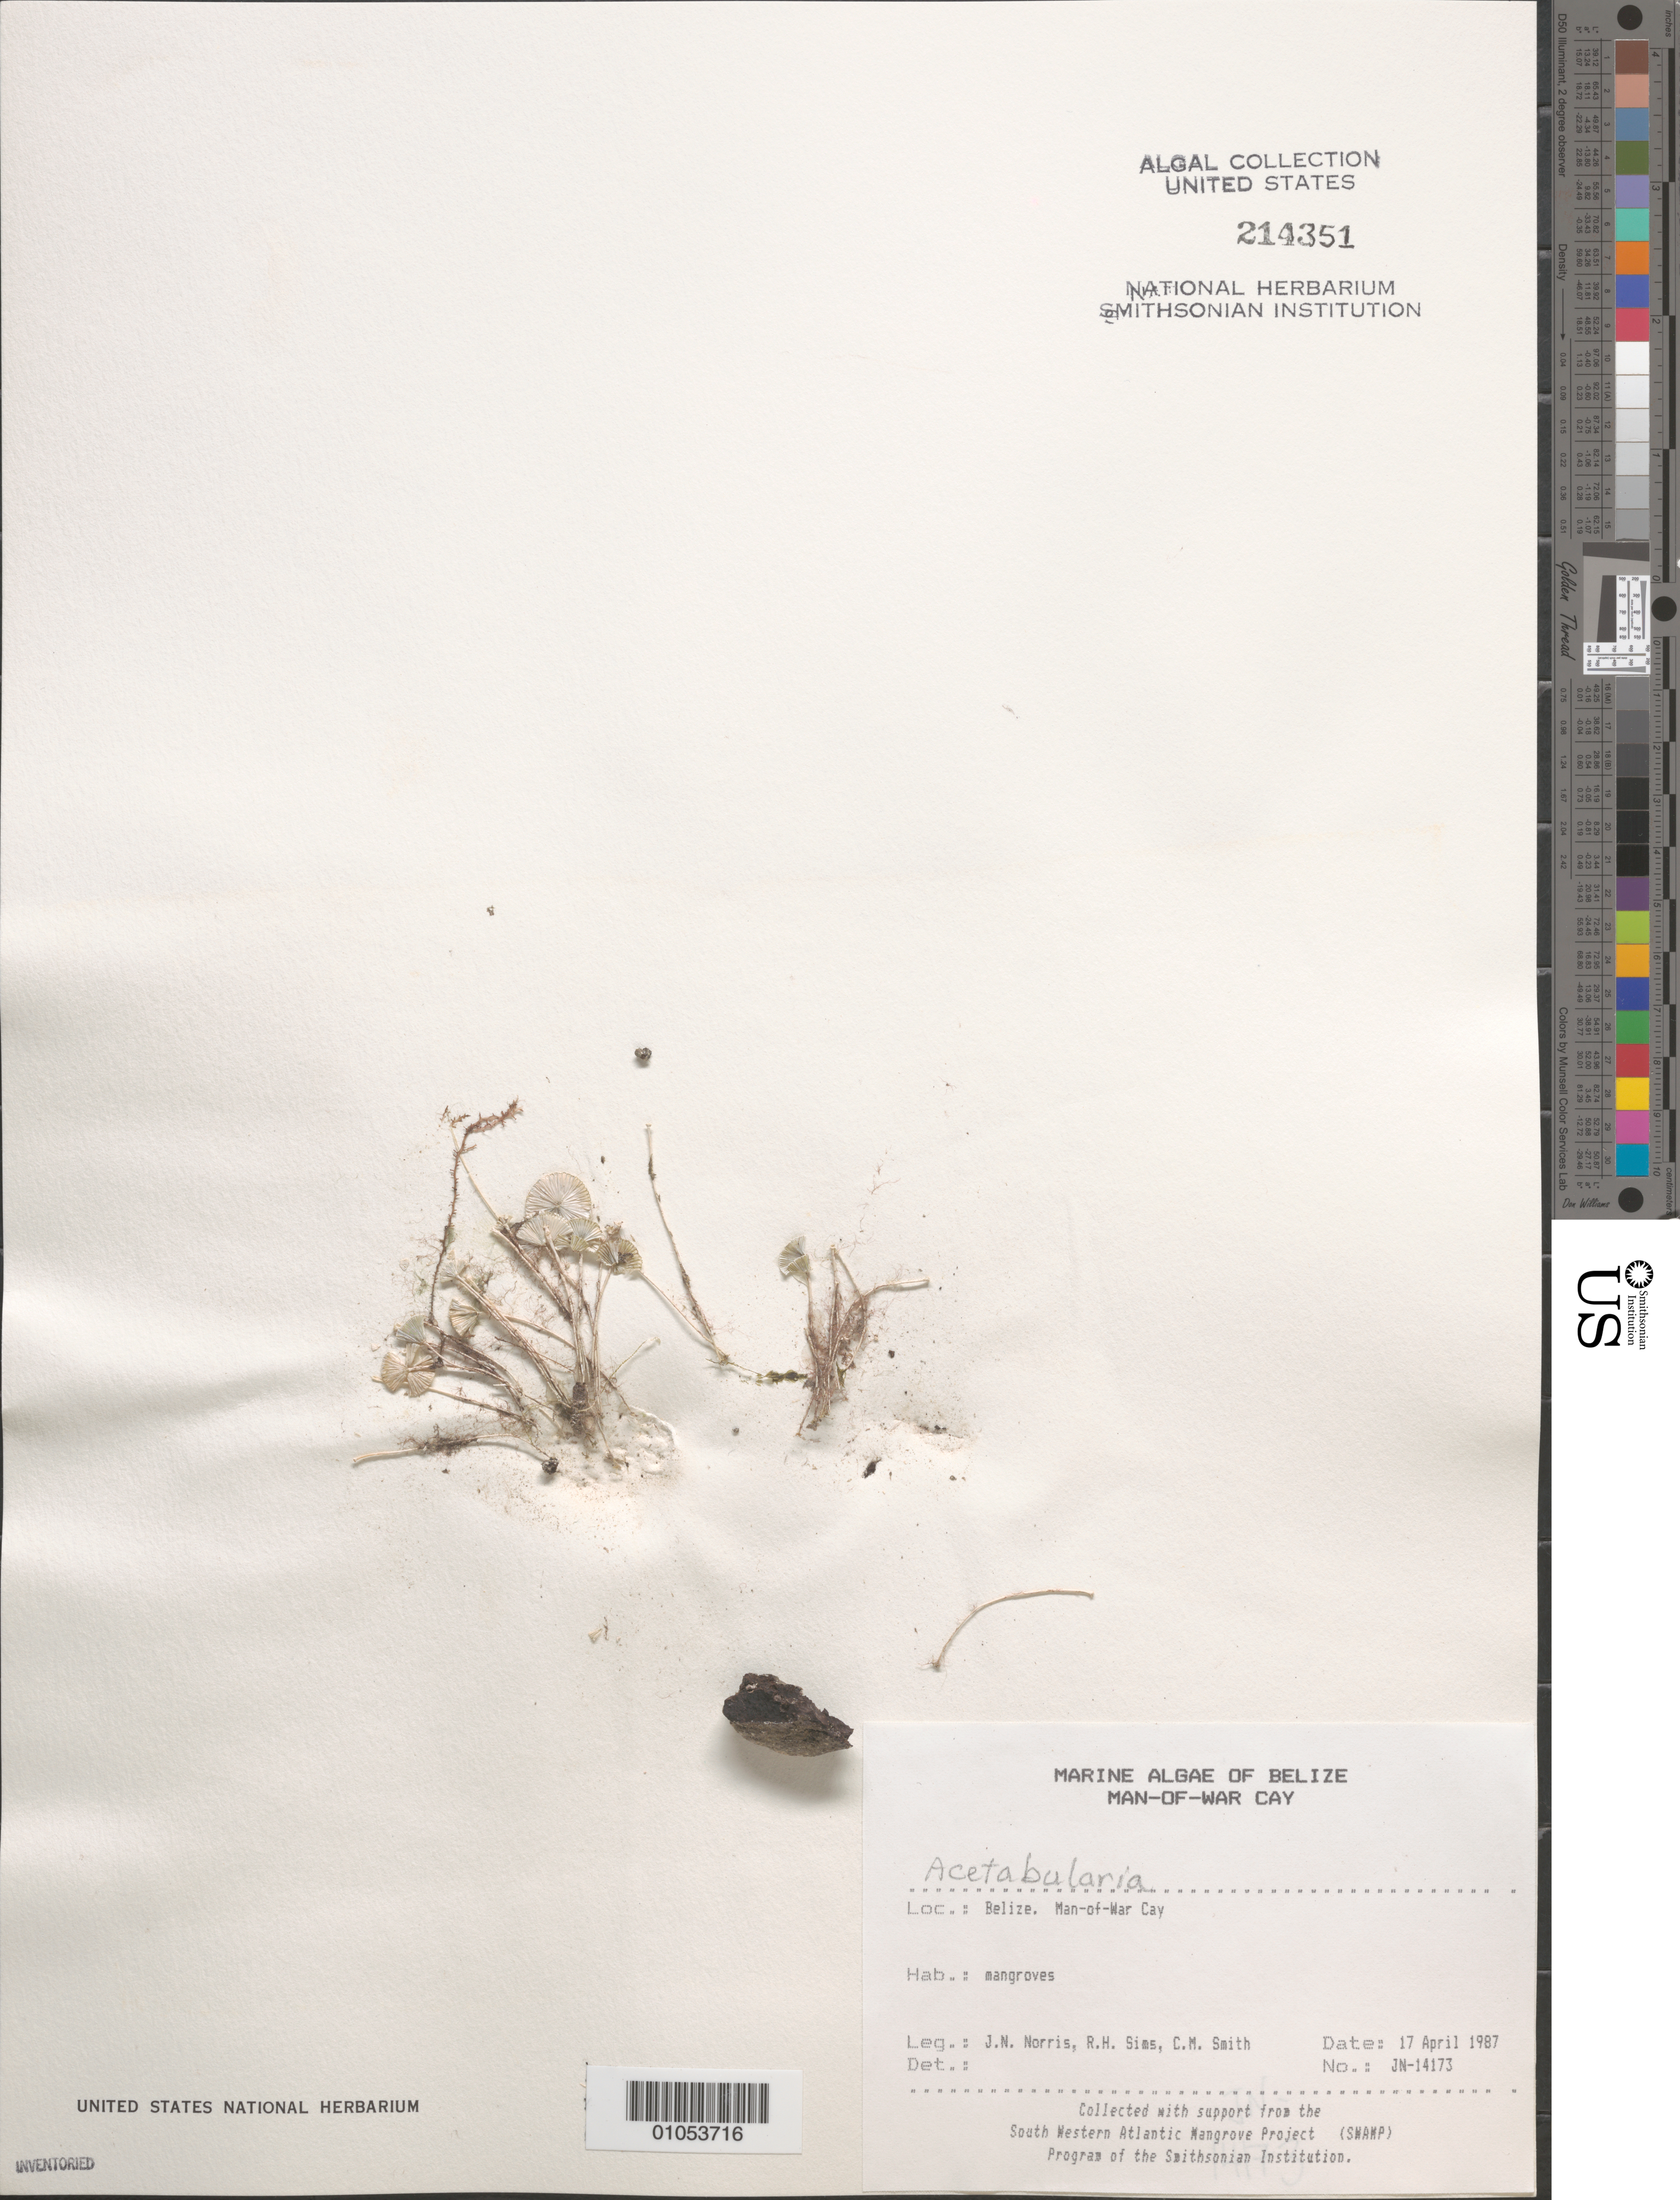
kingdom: Plantae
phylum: Chlorophyta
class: Ulvophyceae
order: Dasycladales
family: Polyphysaceae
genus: Acetabularia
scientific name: Acetabularia sp.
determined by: Norris, James N.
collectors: J. N. Norris, C. M. Smith & R. H. Sims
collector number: JN-14173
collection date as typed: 17 Apr 1987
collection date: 1987-04-17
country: Belize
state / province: Stann Creek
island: Man of War Cay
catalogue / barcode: US 214351